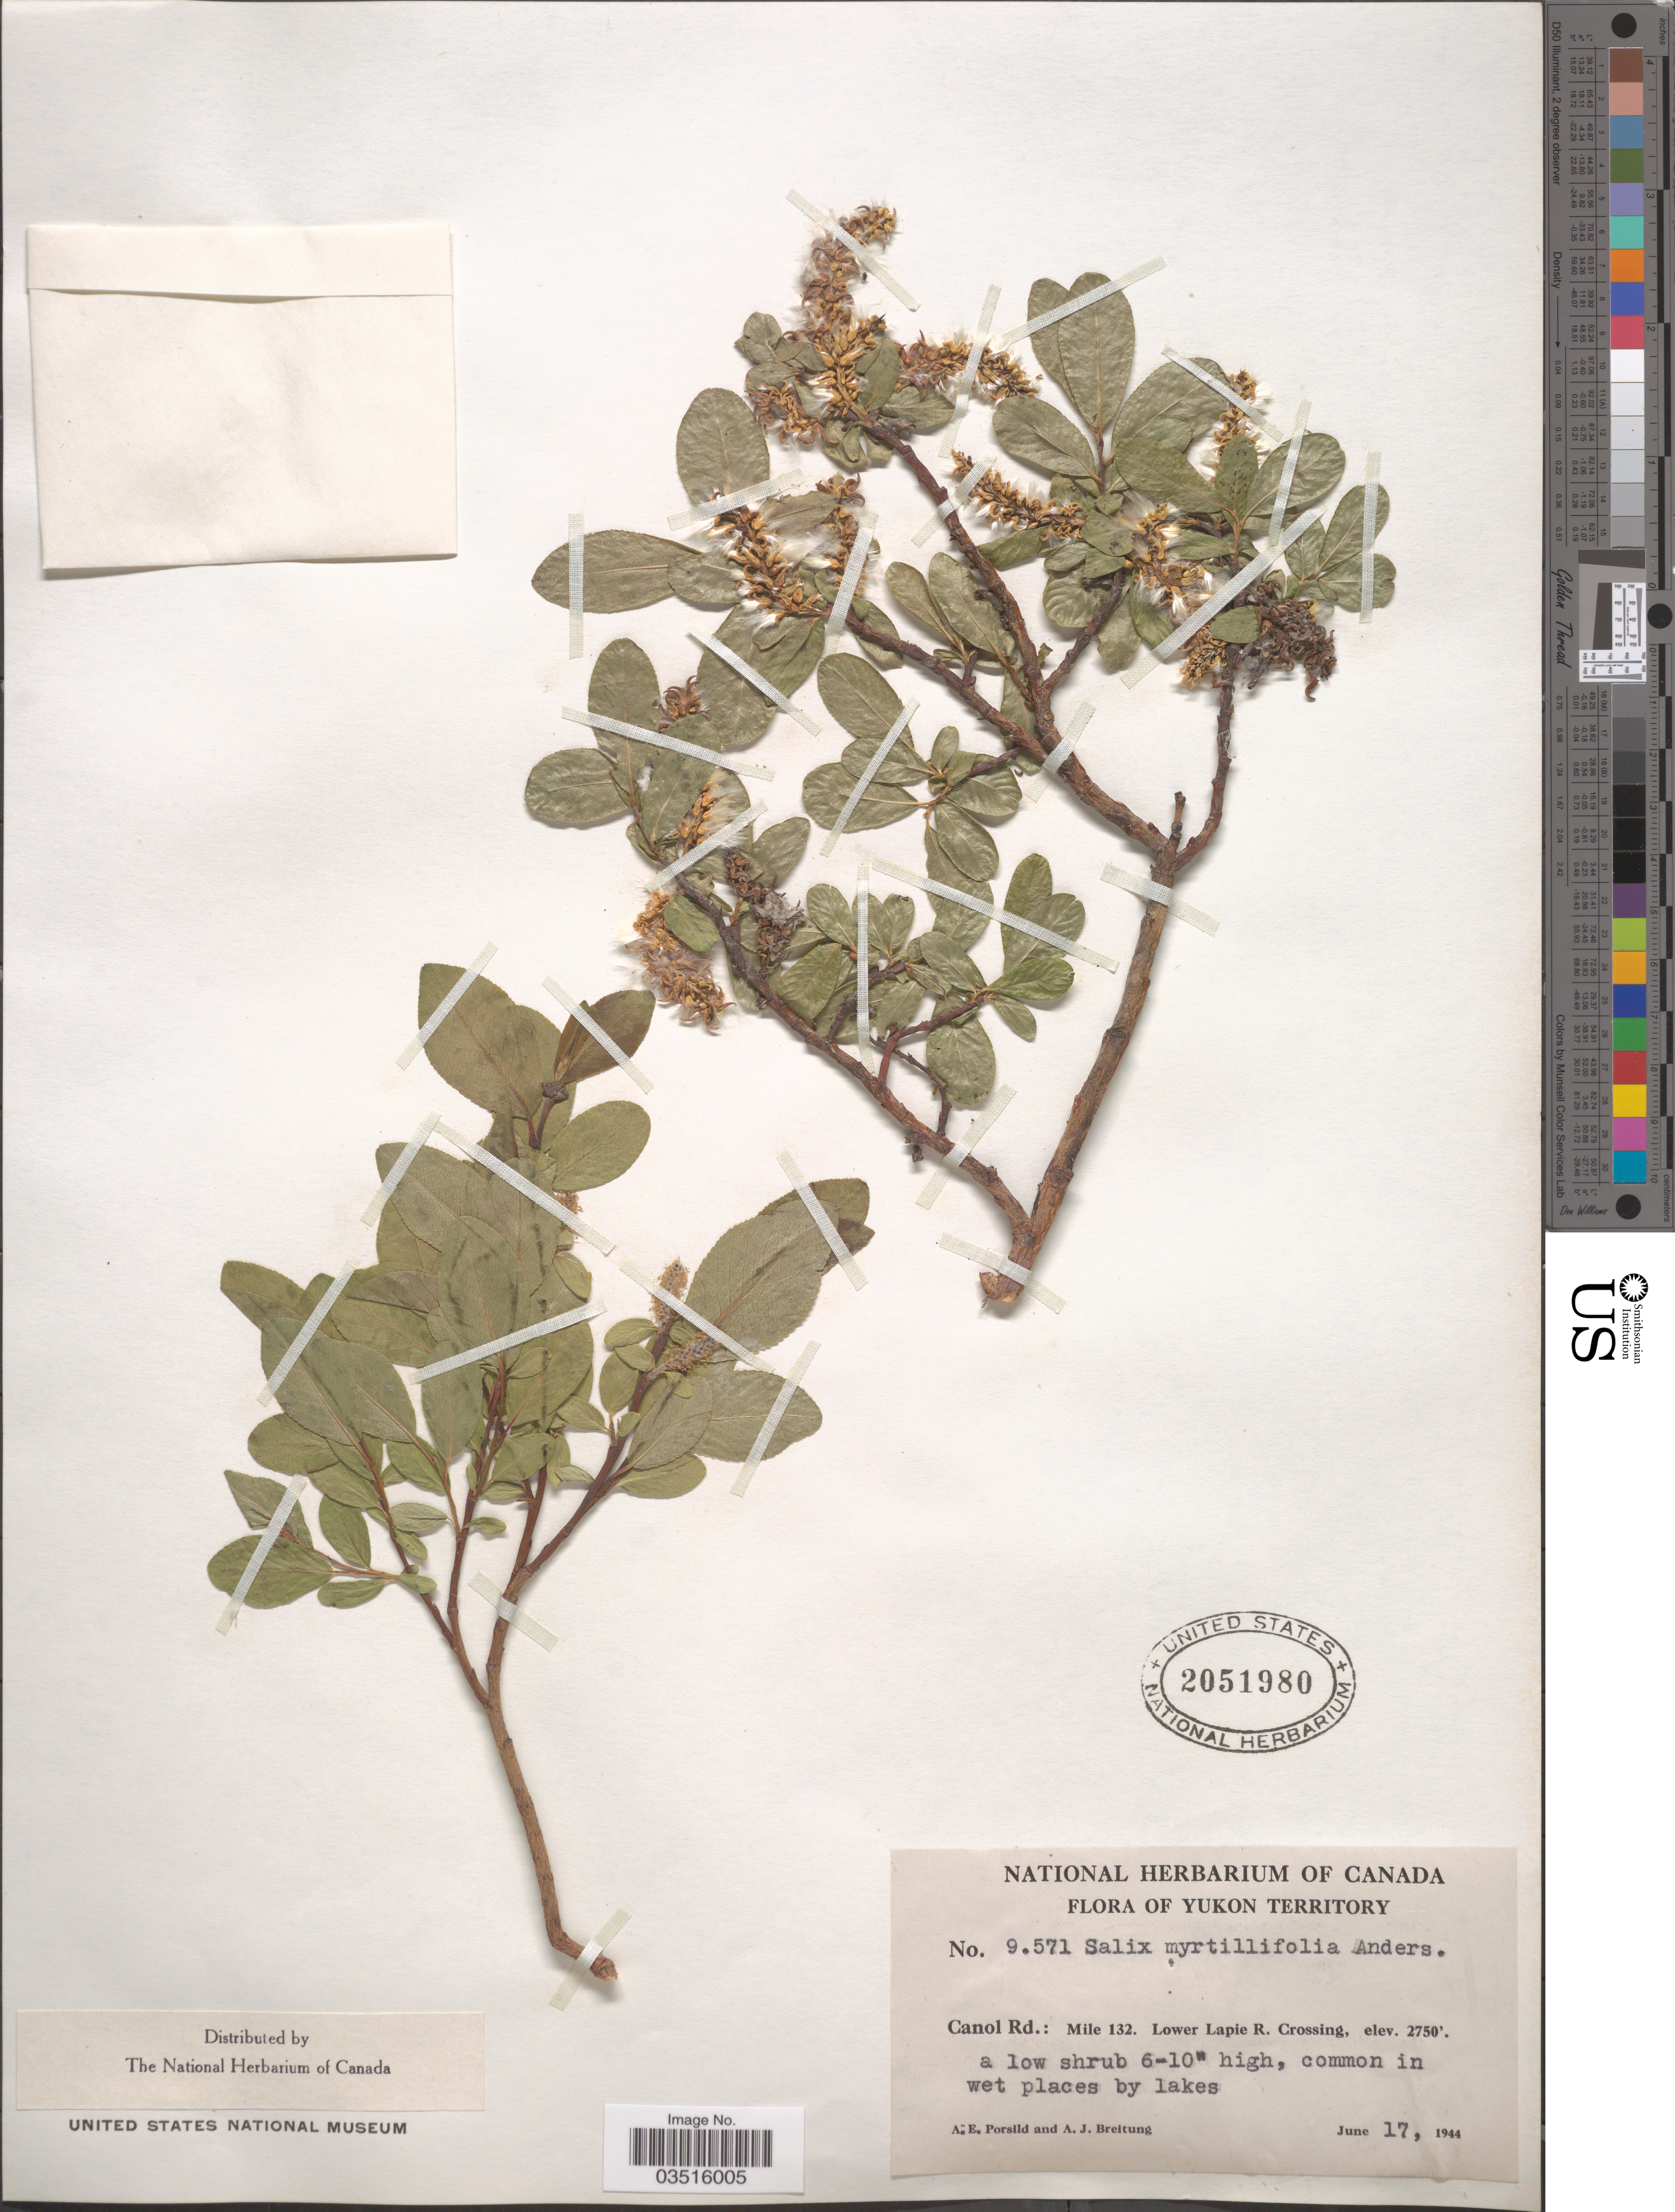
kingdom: Plantae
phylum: Tracheophyta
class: Magnoliopsida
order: Malpighiales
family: Salicaceae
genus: Salix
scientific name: Salix myrtillifolia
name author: Andersson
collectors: A. E. Porsild & A. Breitung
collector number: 9571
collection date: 1944-06-17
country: Canada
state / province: Yukon Territory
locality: Canol Rd.: Mile 132. Lower Lapie R. Crossing.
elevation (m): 838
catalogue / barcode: US 2051980